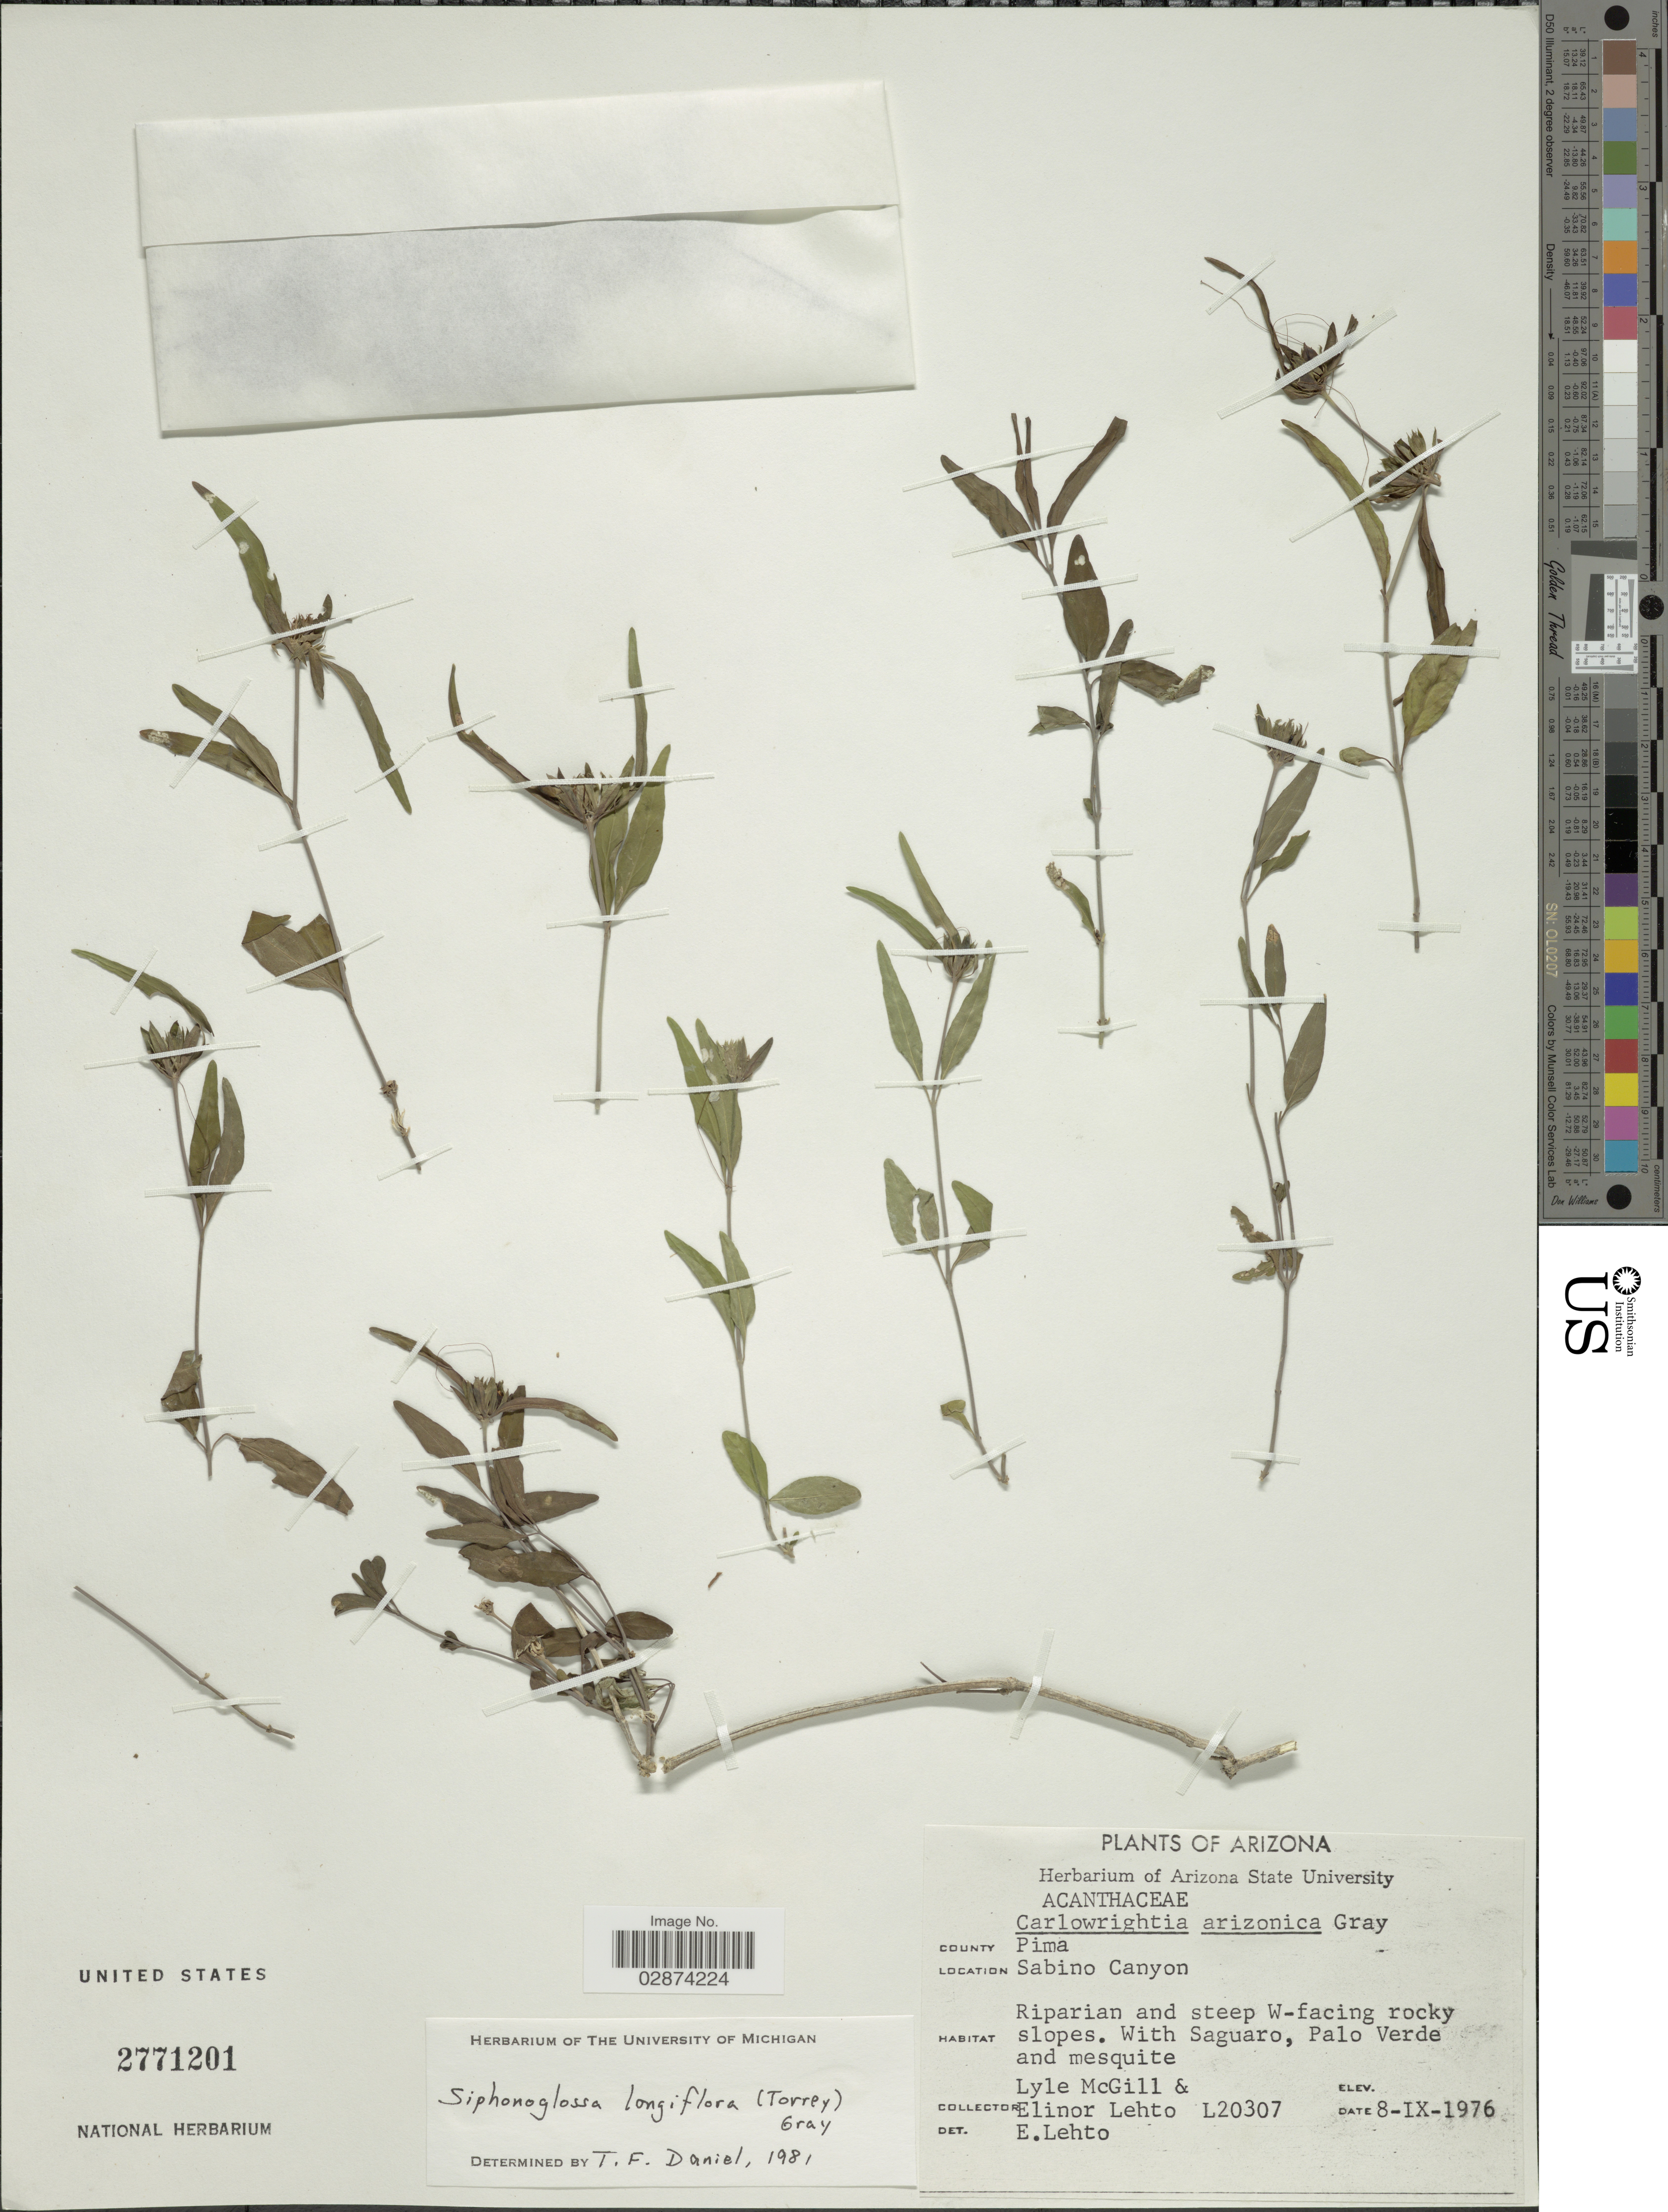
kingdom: Plantae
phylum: Tracheophyta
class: Magnoliopsida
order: Lamiales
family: Acanthaceae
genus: Justicia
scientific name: Justicia longii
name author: Hilsenb.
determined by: Fisher, Amanda, (LOB), California State University, Long Beach (UNITED STATES)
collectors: L. McGill & E. Lehto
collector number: L20307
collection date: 1976-09-08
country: United States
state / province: Arizona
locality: County Pima. Sabino Canyon. Riparian and steep W-facing rocky slopes. With Saguaro, Palo Verde and mesquite.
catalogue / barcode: US 2771201